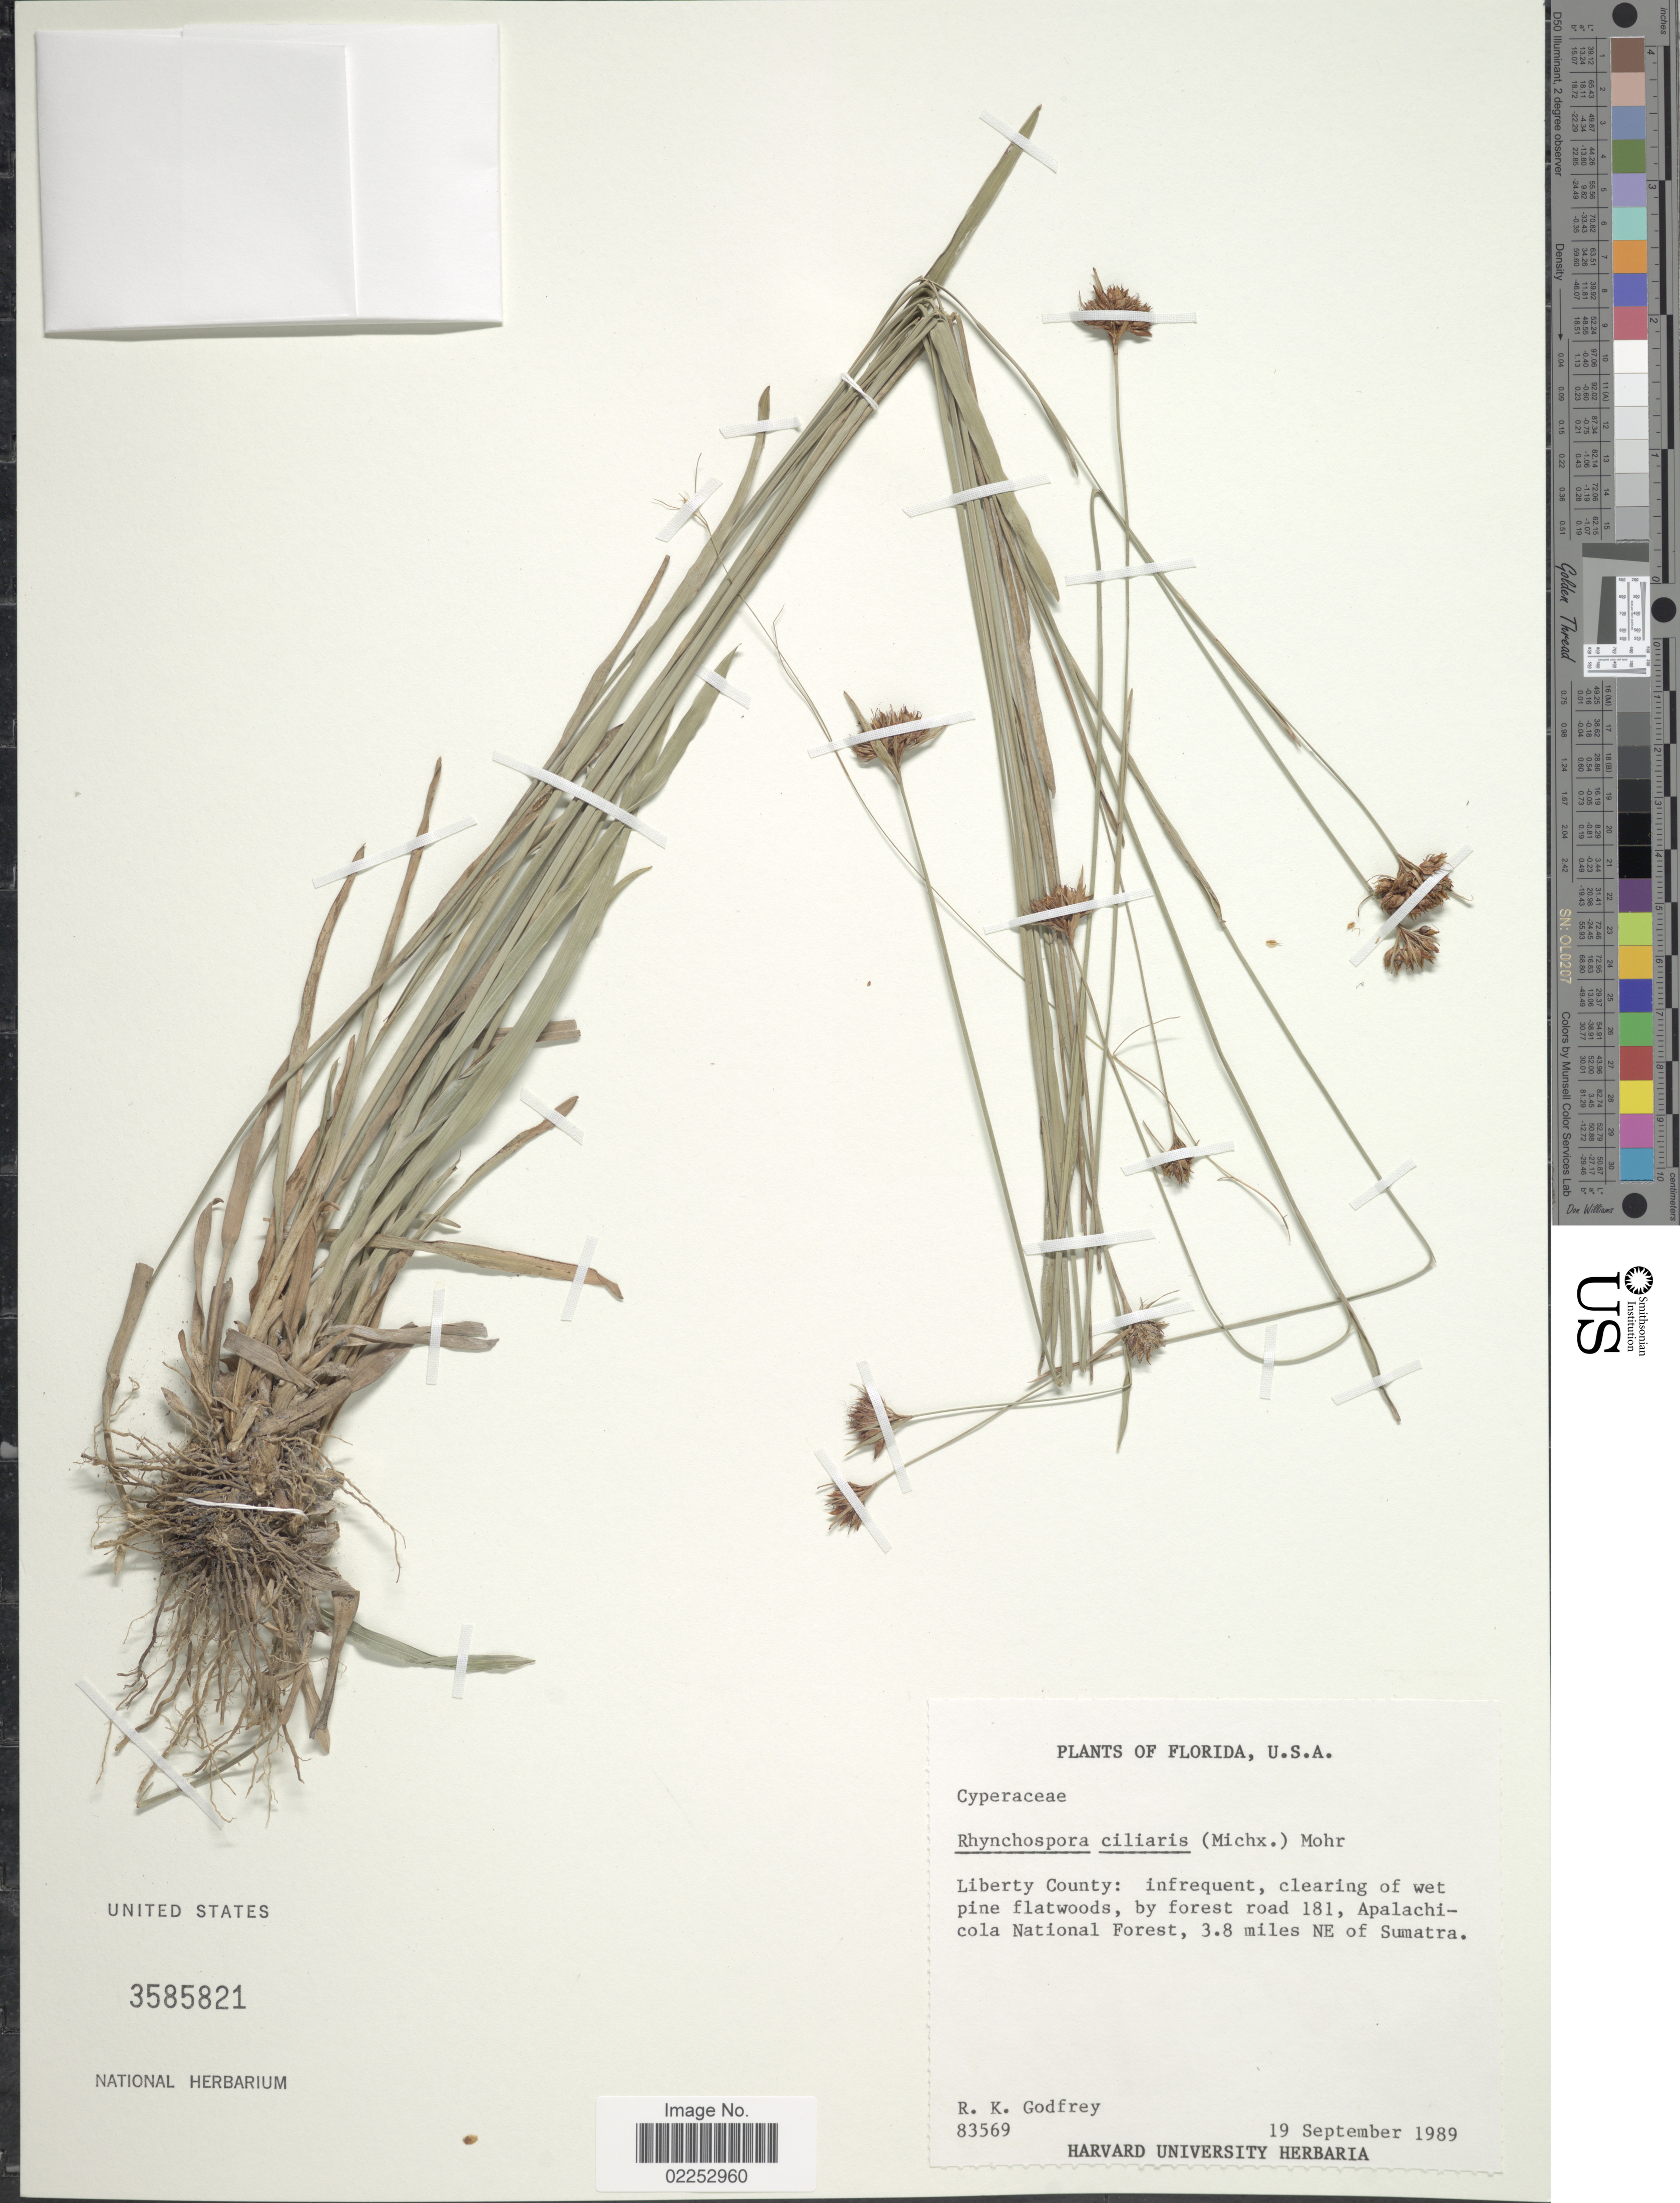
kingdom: Plantae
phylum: Tracheophyta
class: Liliopsida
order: Poales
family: Cyperaceae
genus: Rhynchospora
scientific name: Rhynchospora ciliaris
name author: (Michx.) C. Mohr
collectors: R. K. Godfrey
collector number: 83569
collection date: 1989-09-19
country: United States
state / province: Florida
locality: Liberty County: by forest road 181, Apalachicola National Forest, 3.8 miles NE of Sumatra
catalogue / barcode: US 3585821